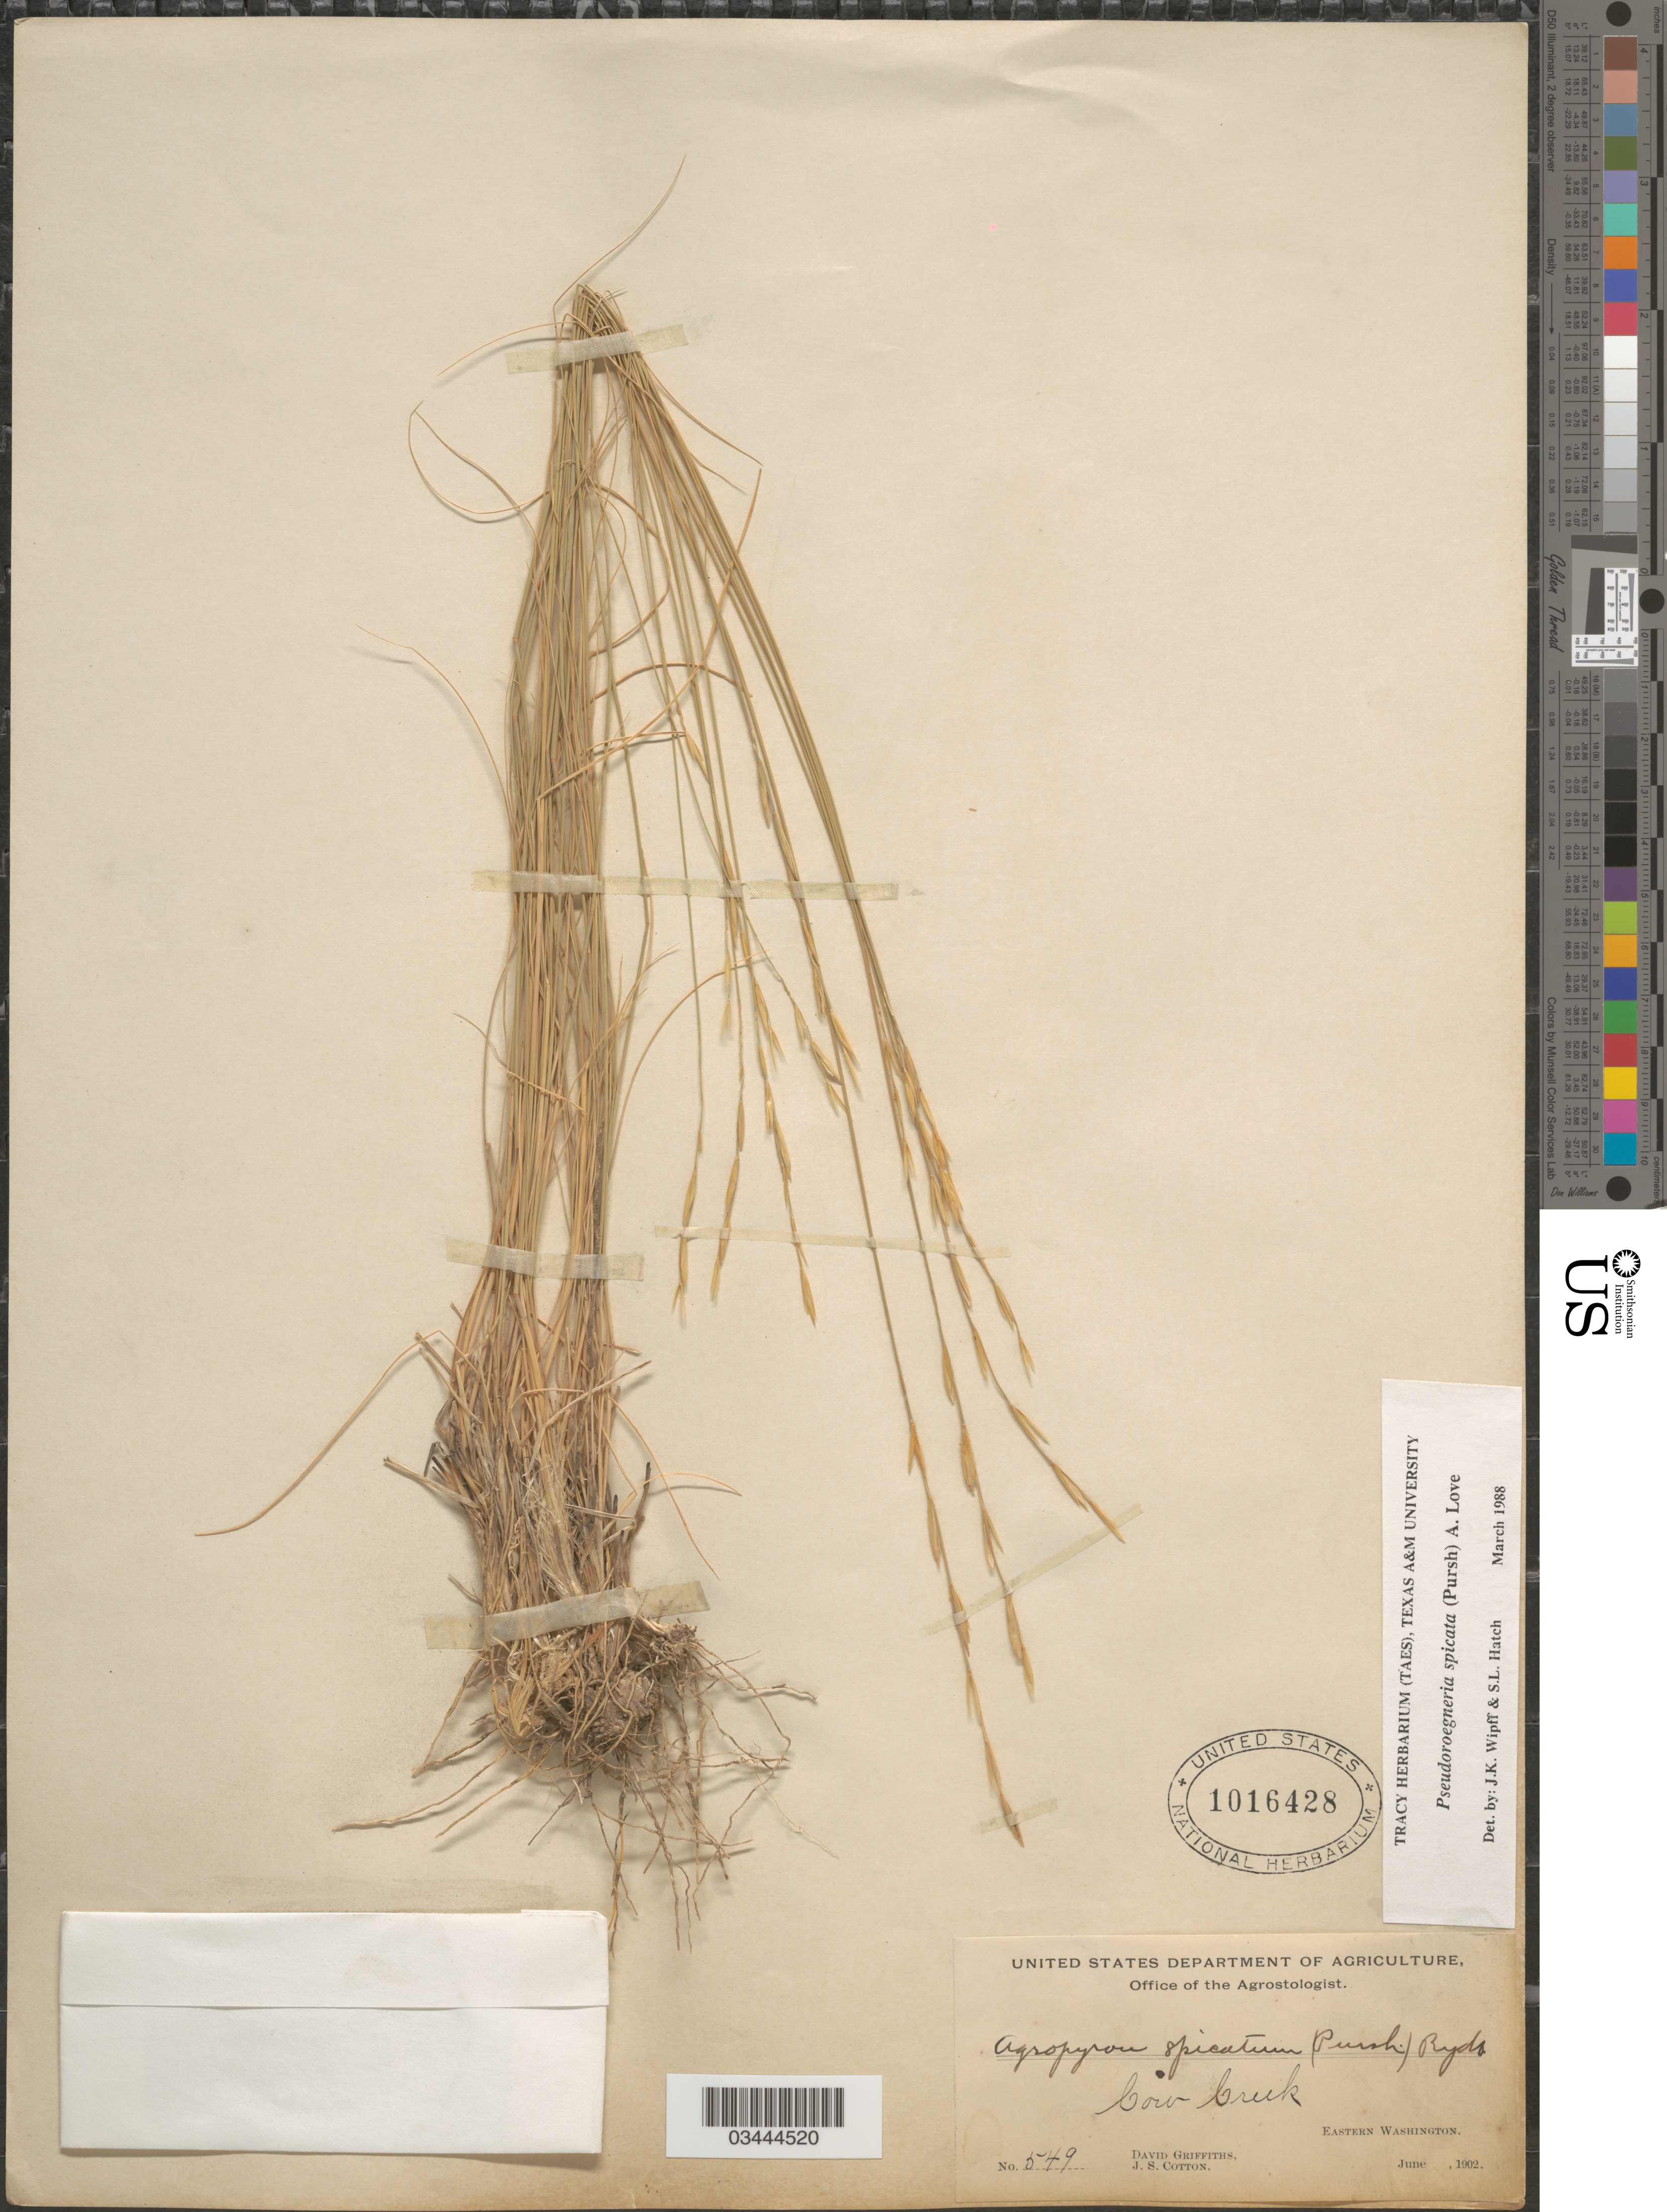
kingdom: Plantae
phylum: Tracheophyta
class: Liliopsida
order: Poales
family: Poaceae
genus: Pseudoroegneria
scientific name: Pseudoroegneria spicata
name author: (Pursh) Á. Löve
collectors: D. Griffiths & J. S. Cotton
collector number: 549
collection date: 1902-06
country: United States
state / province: Washington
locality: Cow Creek. Eastern Washington.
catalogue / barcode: US 1016428